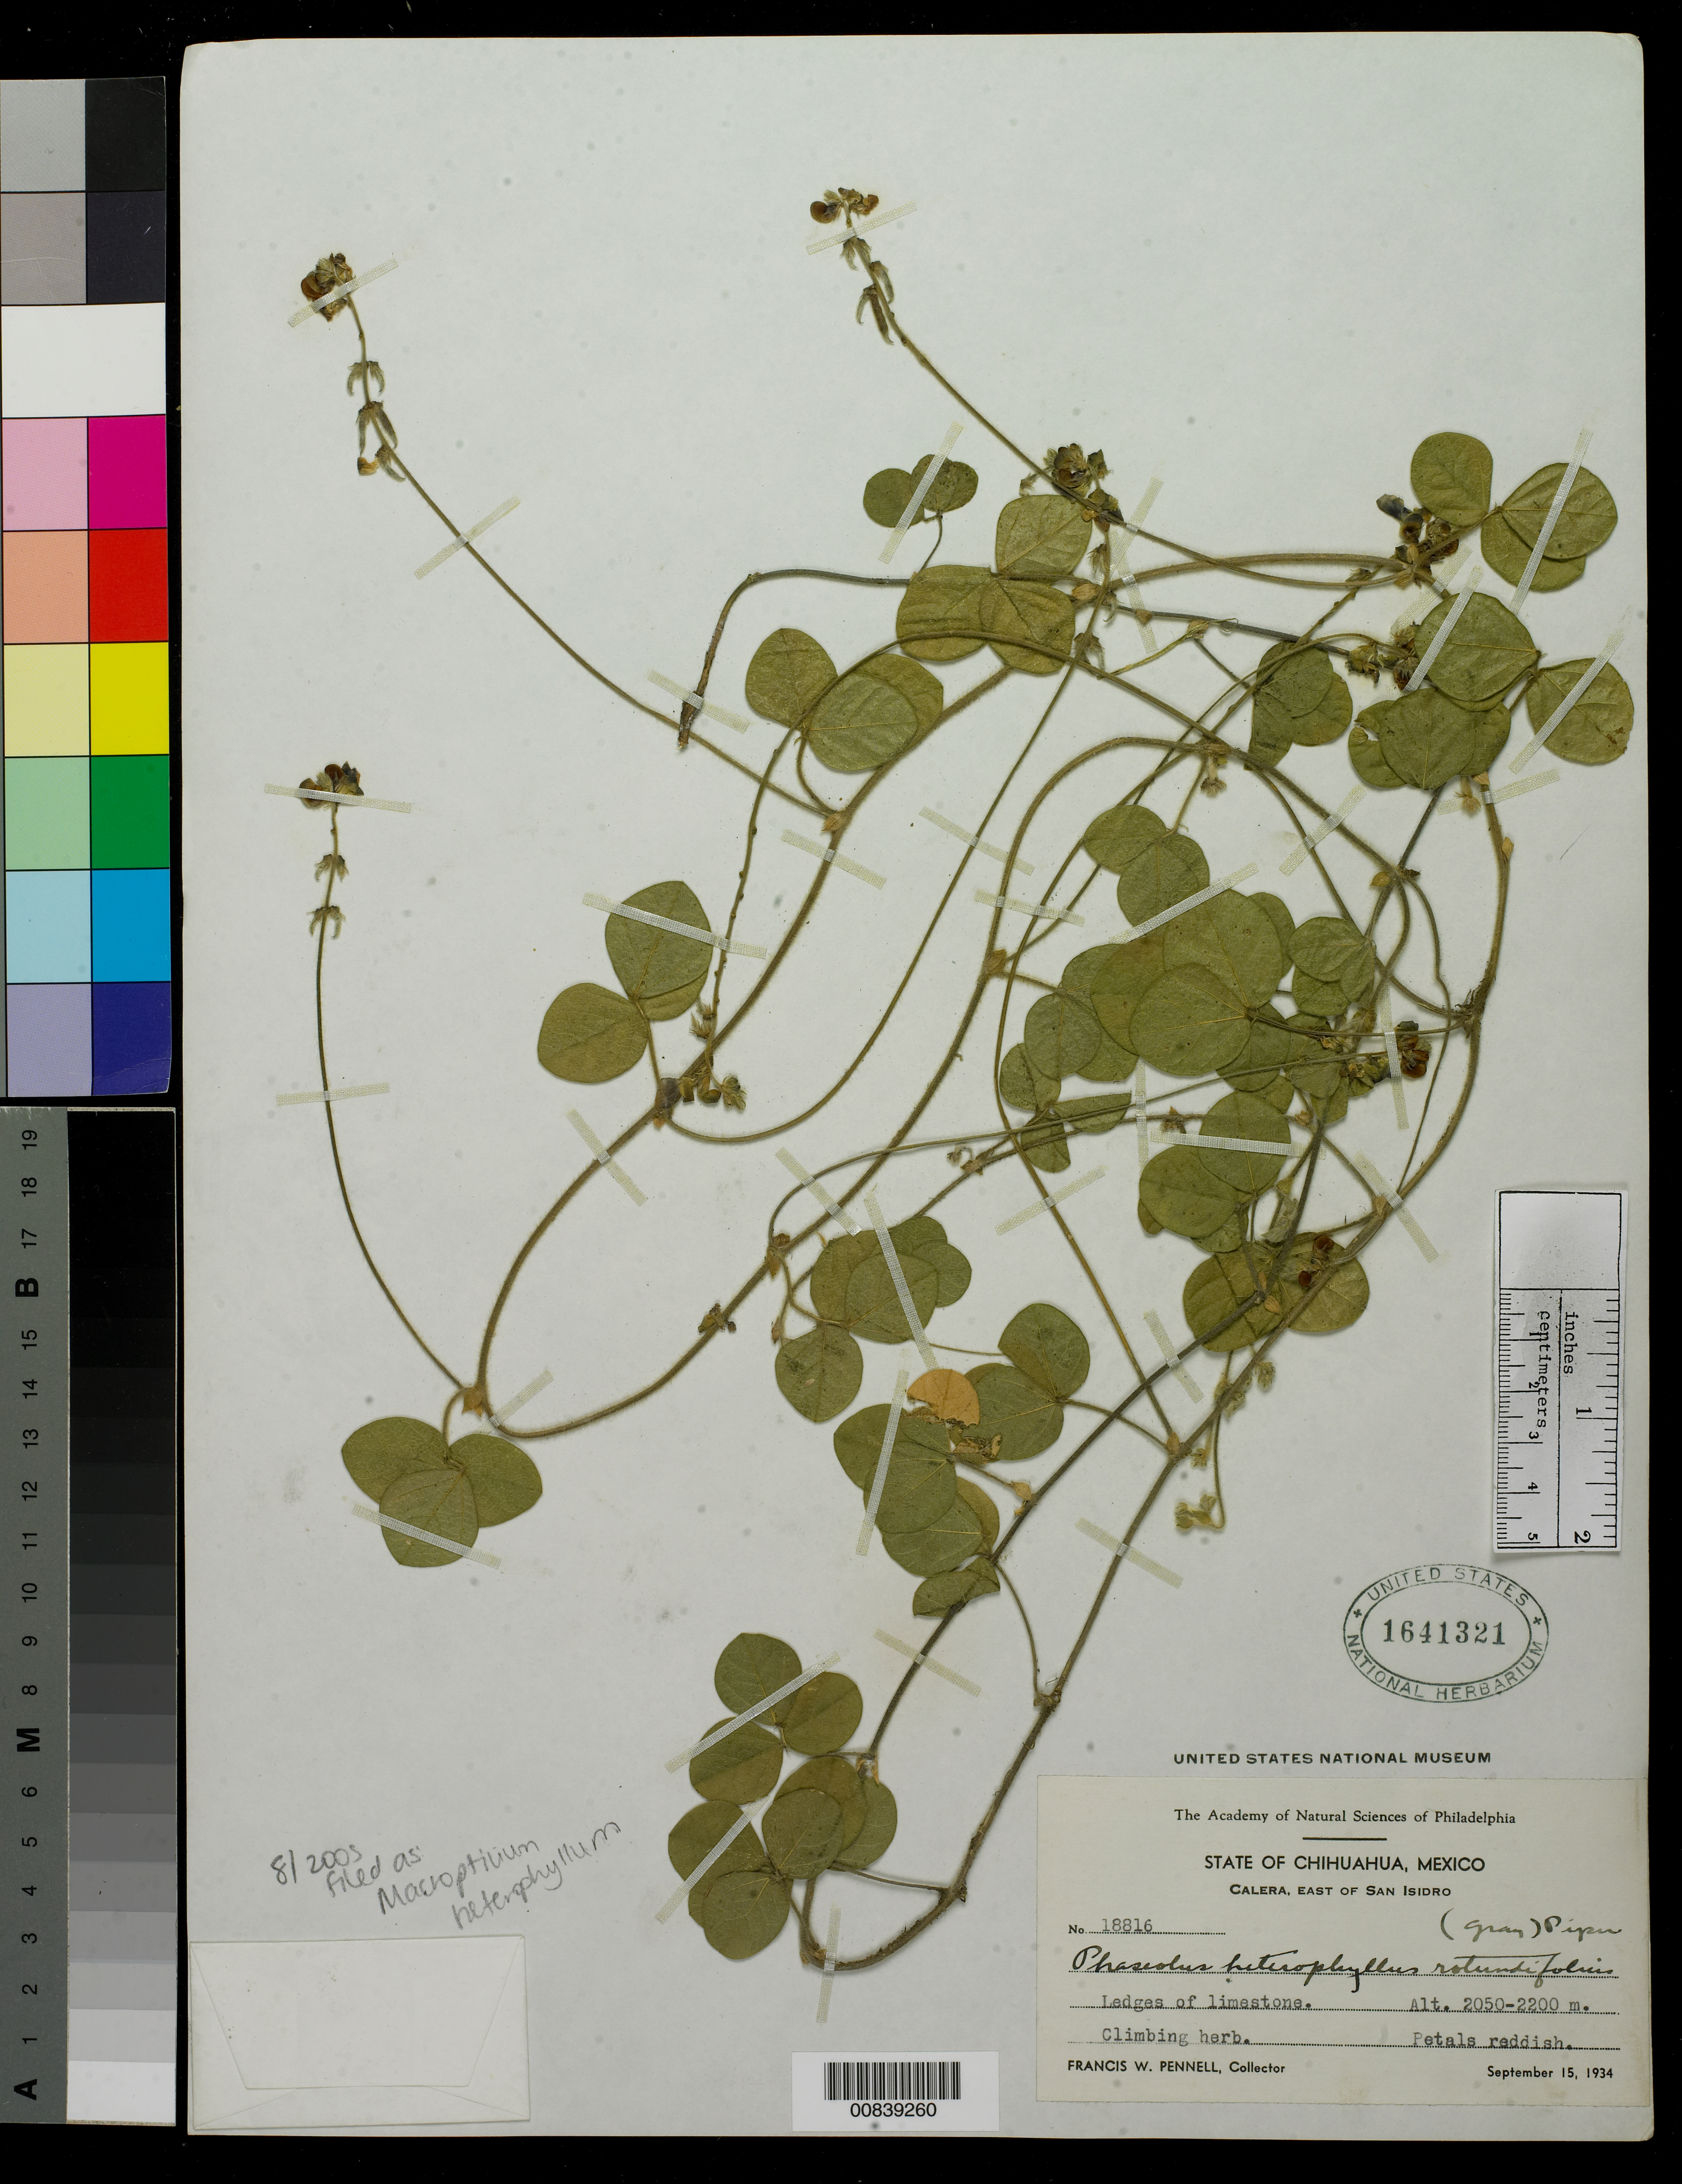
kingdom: Plantae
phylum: Tracheophyta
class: Magnoliopsida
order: Fabales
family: Fabaceae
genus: Macroptilium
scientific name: Macroptilium gibbosifolium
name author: (Ortega) A. Delgado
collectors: F. W. Pennell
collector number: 18816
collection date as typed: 15 Sep 1934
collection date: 1934-09-15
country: Mexico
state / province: Chihuahua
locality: Calera, east of San Isidro, Chihuahua.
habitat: Ledges of limestone.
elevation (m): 2200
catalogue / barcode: US 1641321